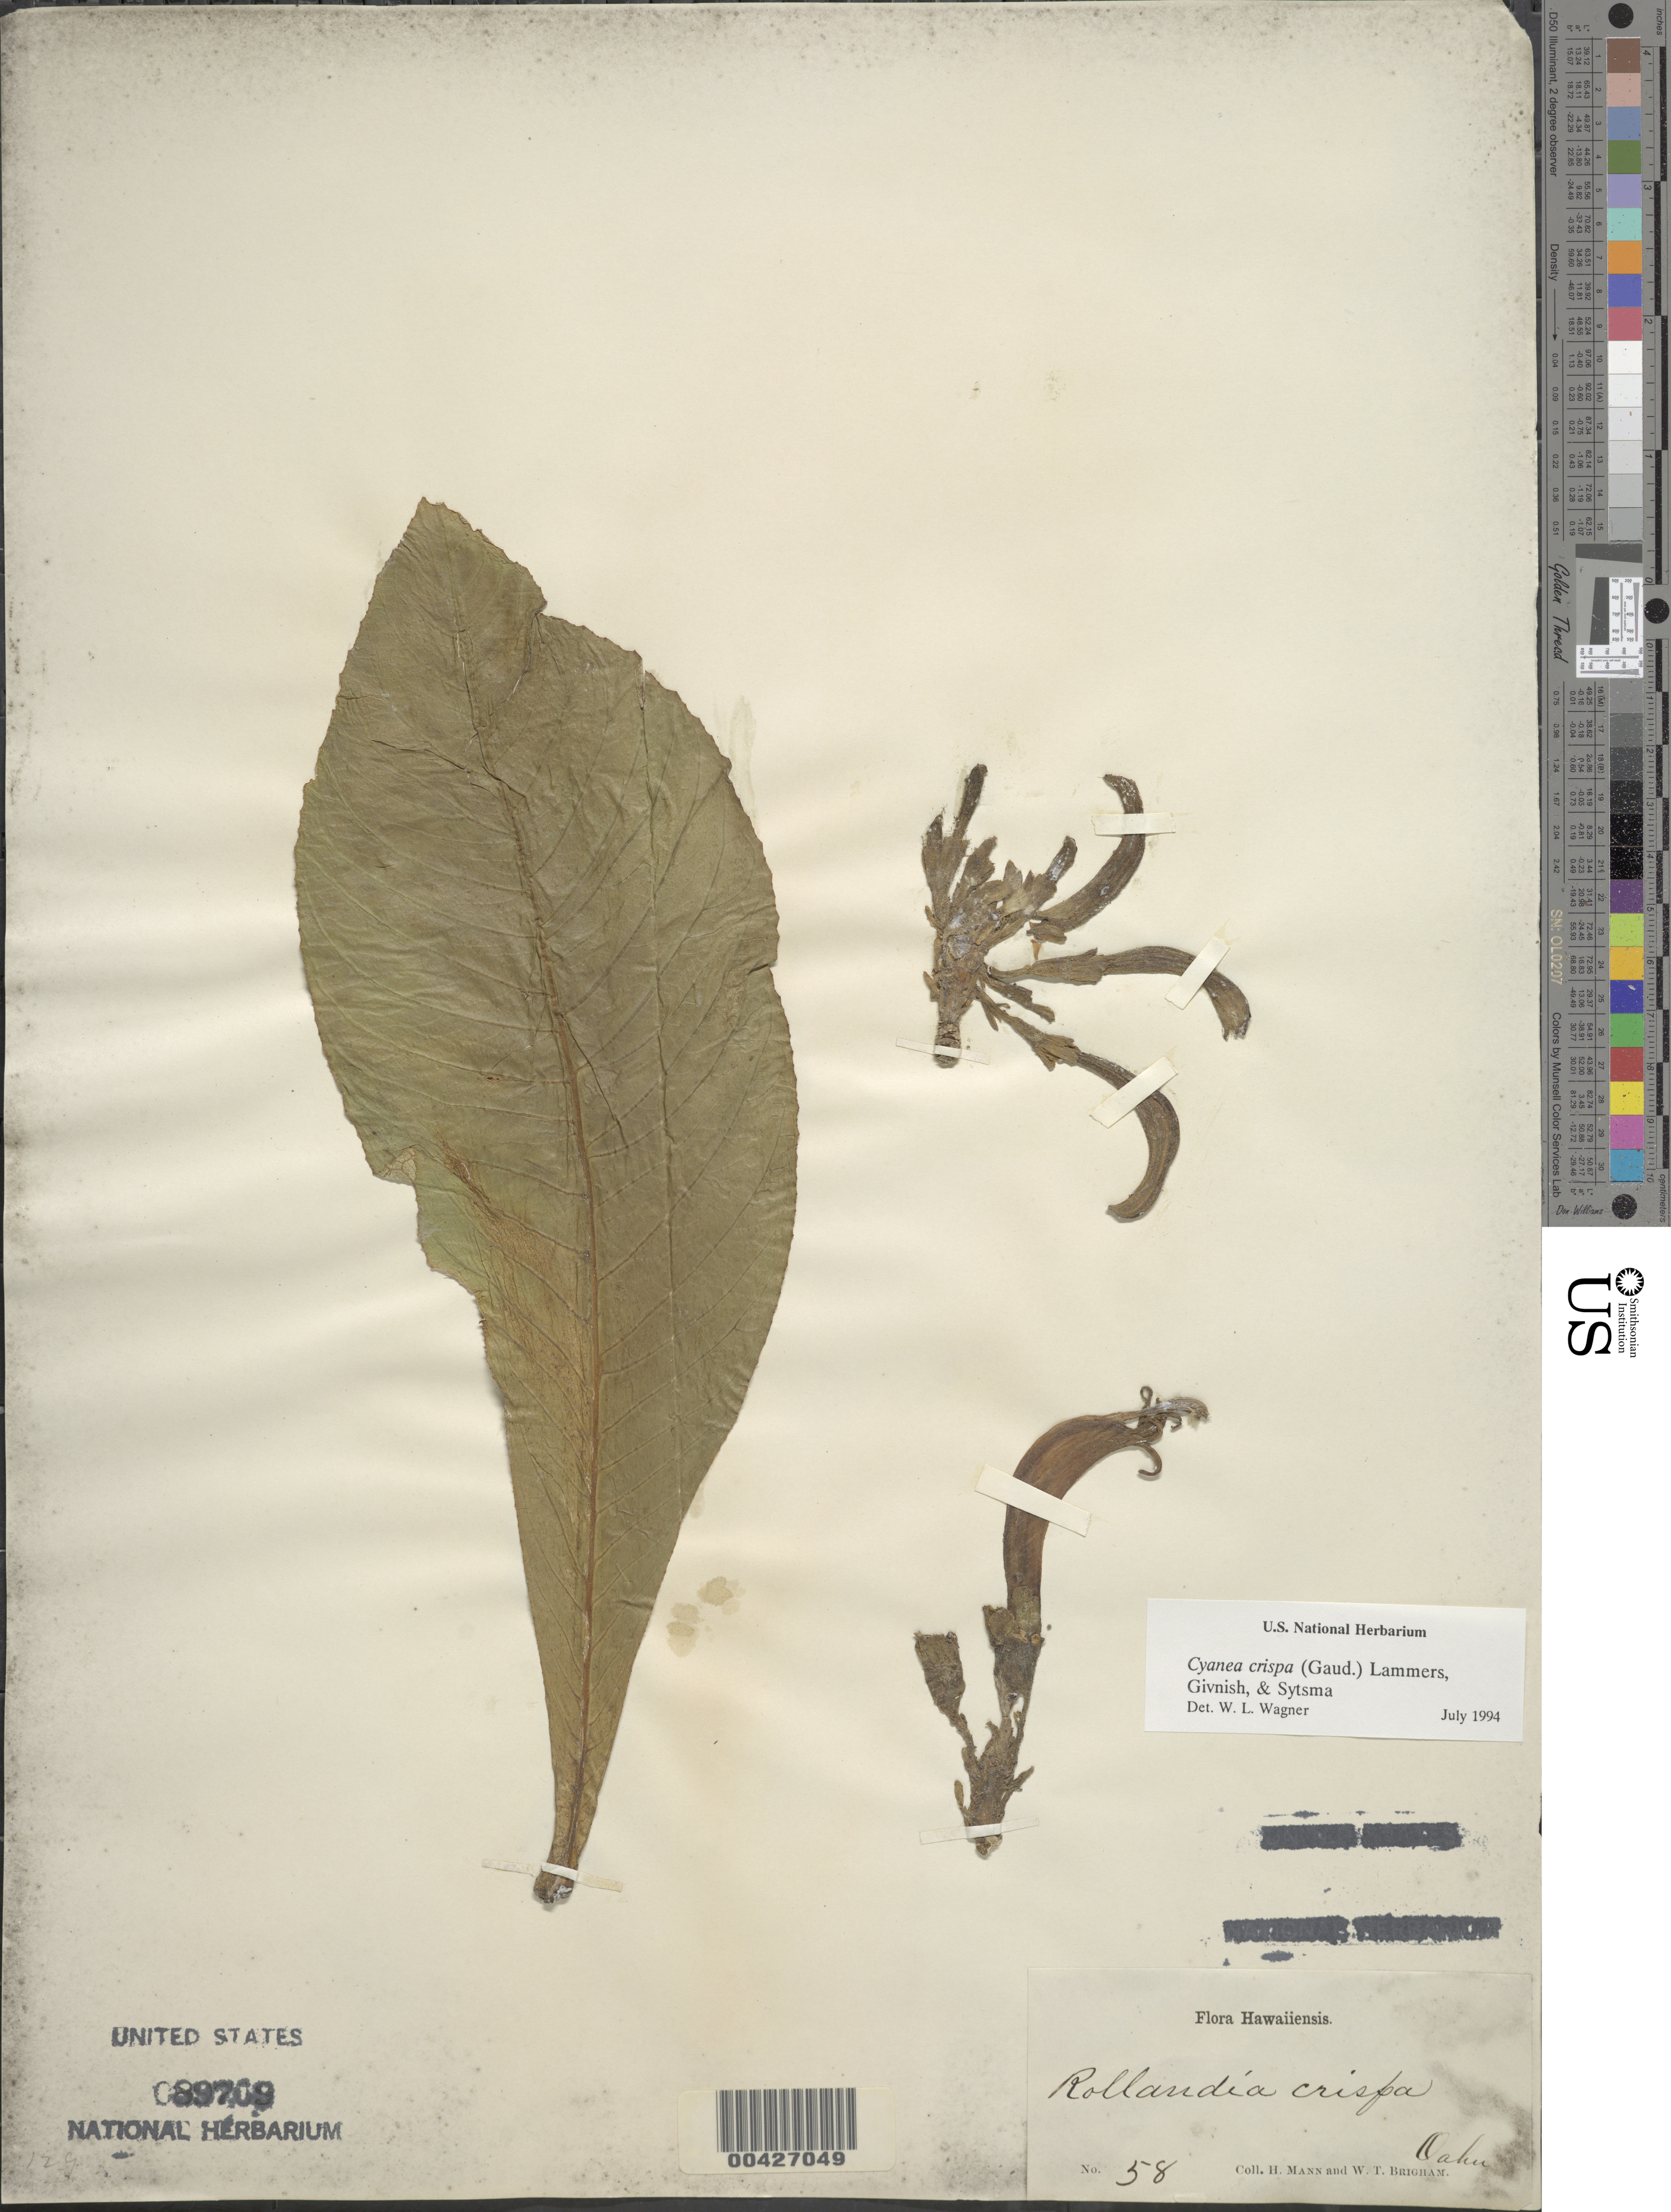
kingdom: Plantae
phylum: Tracheophyta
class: Magnoliopsida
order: Asterales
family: Campanulaceae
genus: Cyanea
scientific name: Cyanea crispa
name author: (Gaudich.) Lammers et al.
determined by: Wagner, W. L., (BOT), Smithsonian Institution - National Museum of Natural History (UNITED STATES)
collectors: H. Mann & W. T. Brigham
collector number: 58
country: United States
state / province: Hawaii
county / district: Honolulu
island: Oahu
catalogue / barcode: US 89708